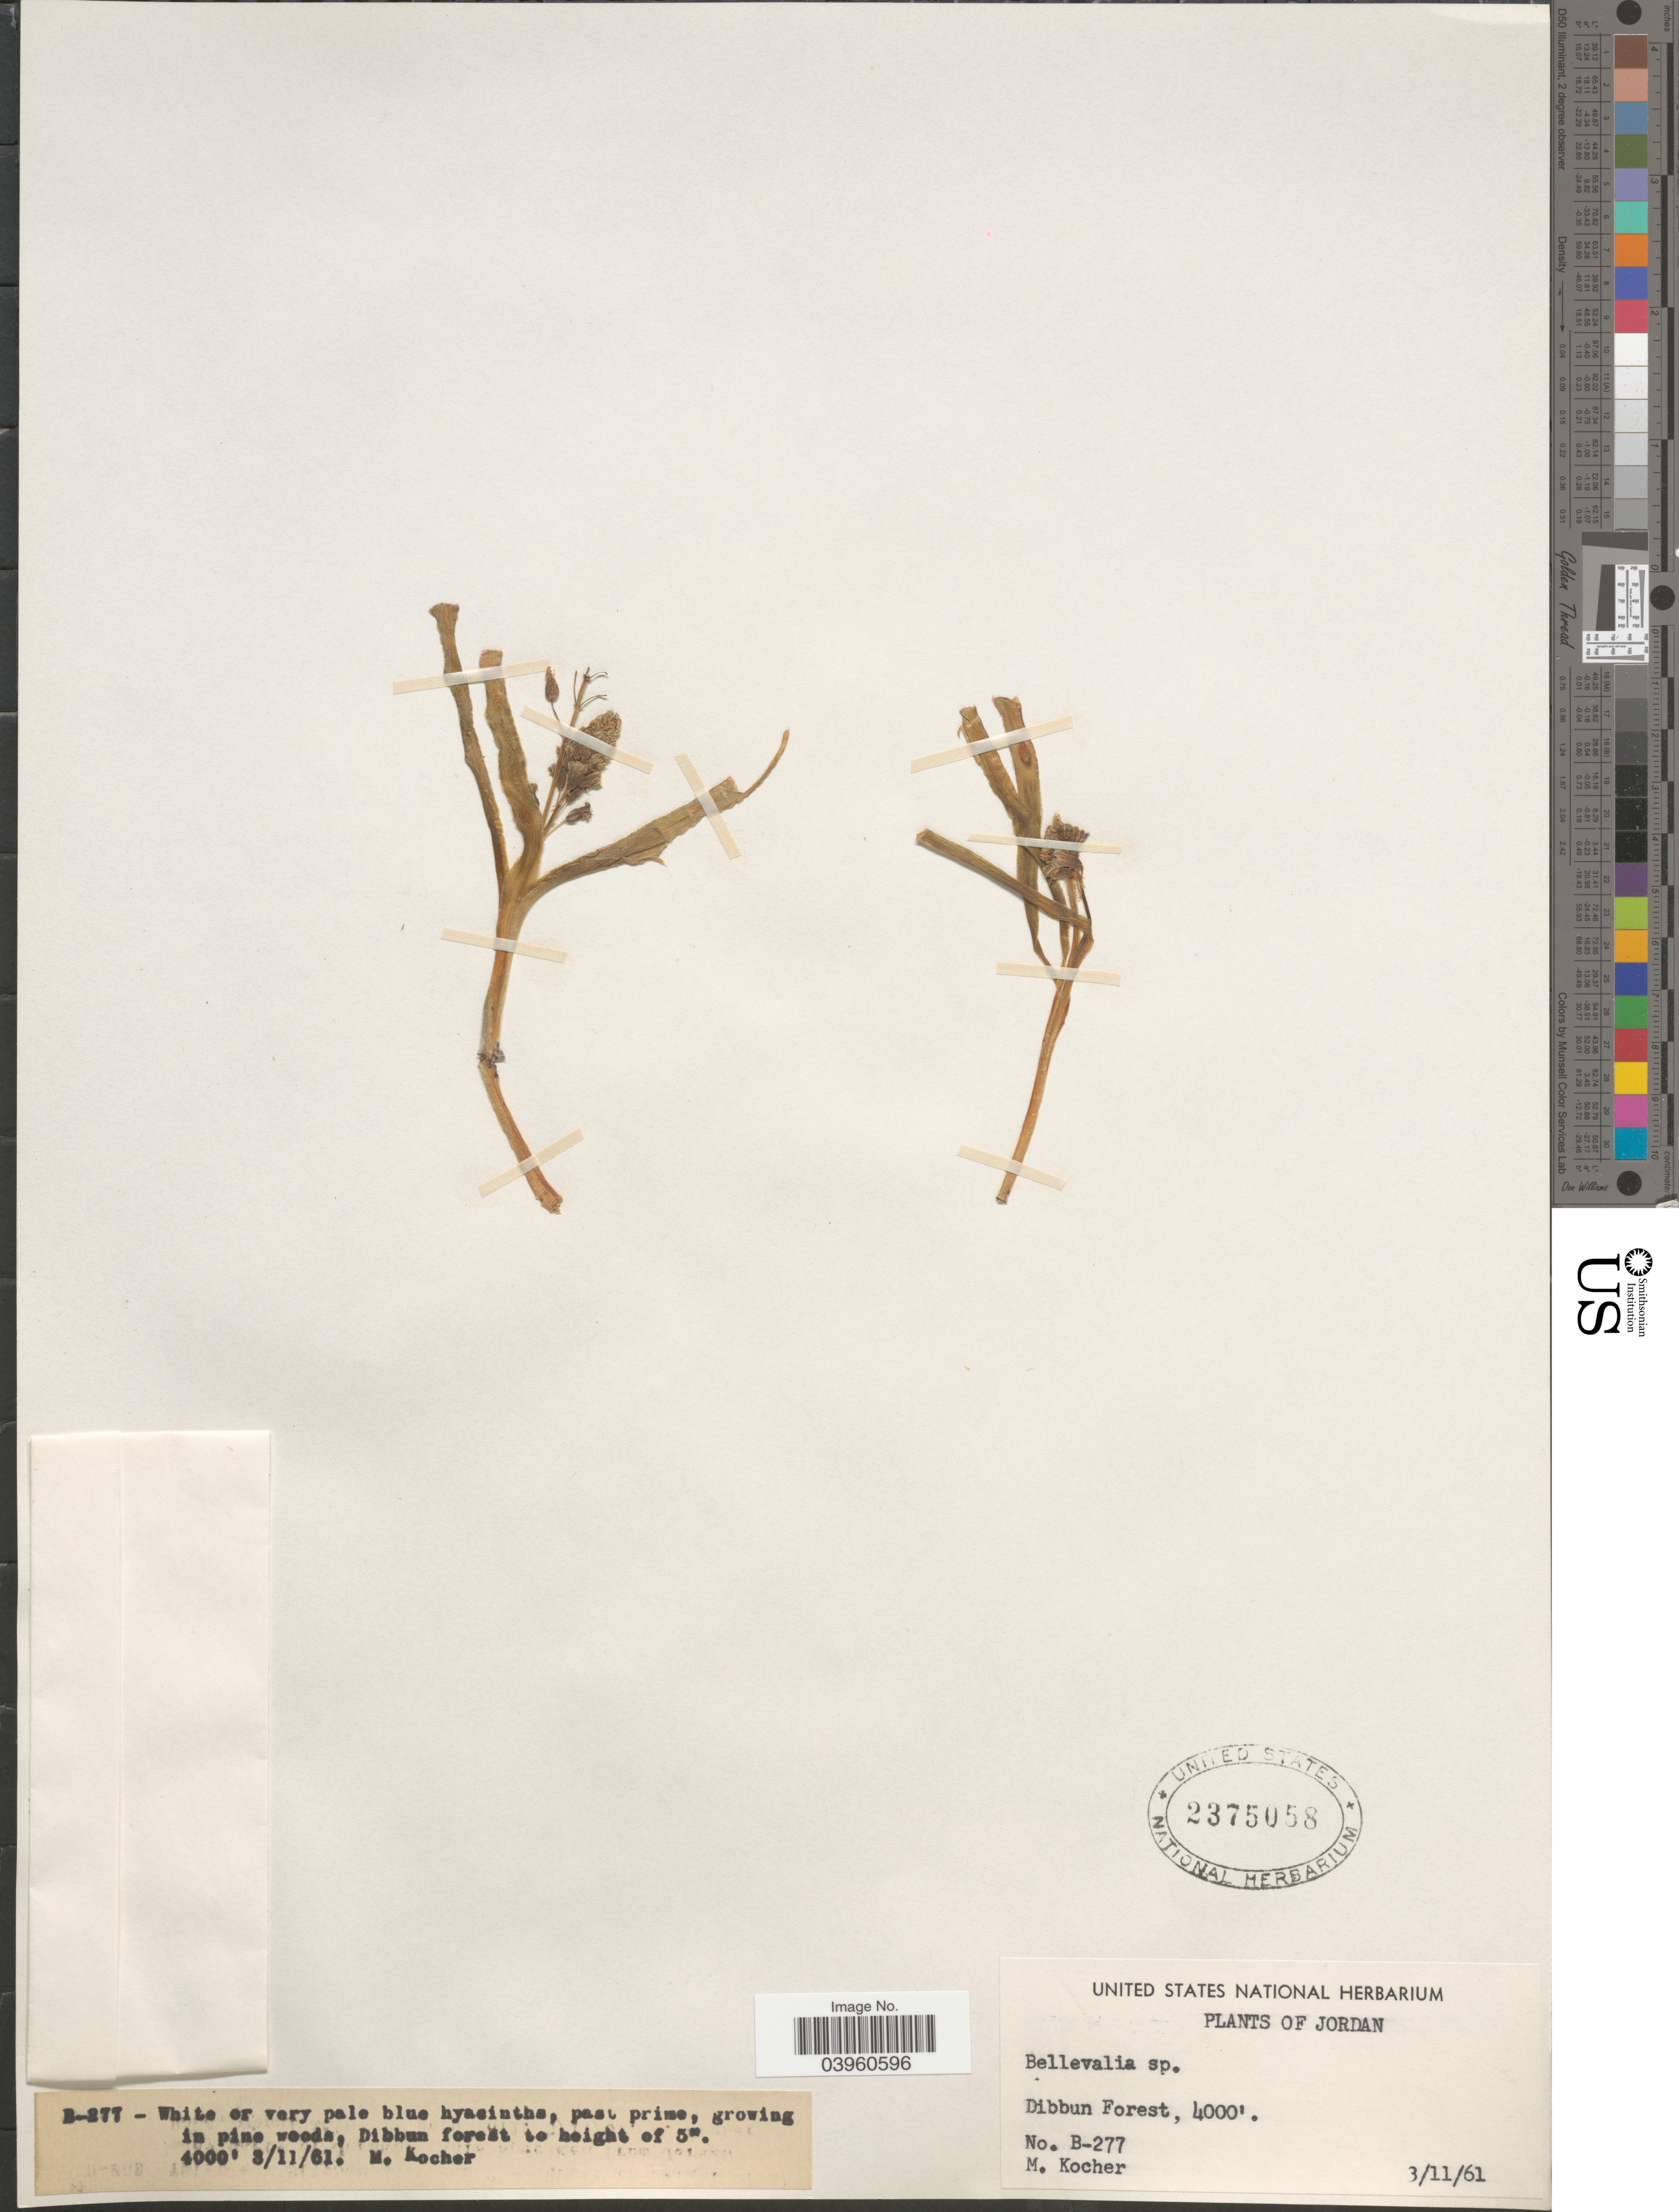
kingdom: Plantae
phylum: Tracheophyta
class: Liliopsida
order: Asparagales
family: Asparagaceae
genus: Bellevalia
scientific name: Bellevalia sp.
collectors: M. Kocher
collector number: B-277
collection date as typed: Transcribed d/m/y: 3/11/61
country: Jordan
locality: Dibbun Forest.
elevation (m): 1219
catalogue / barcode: US 2375058